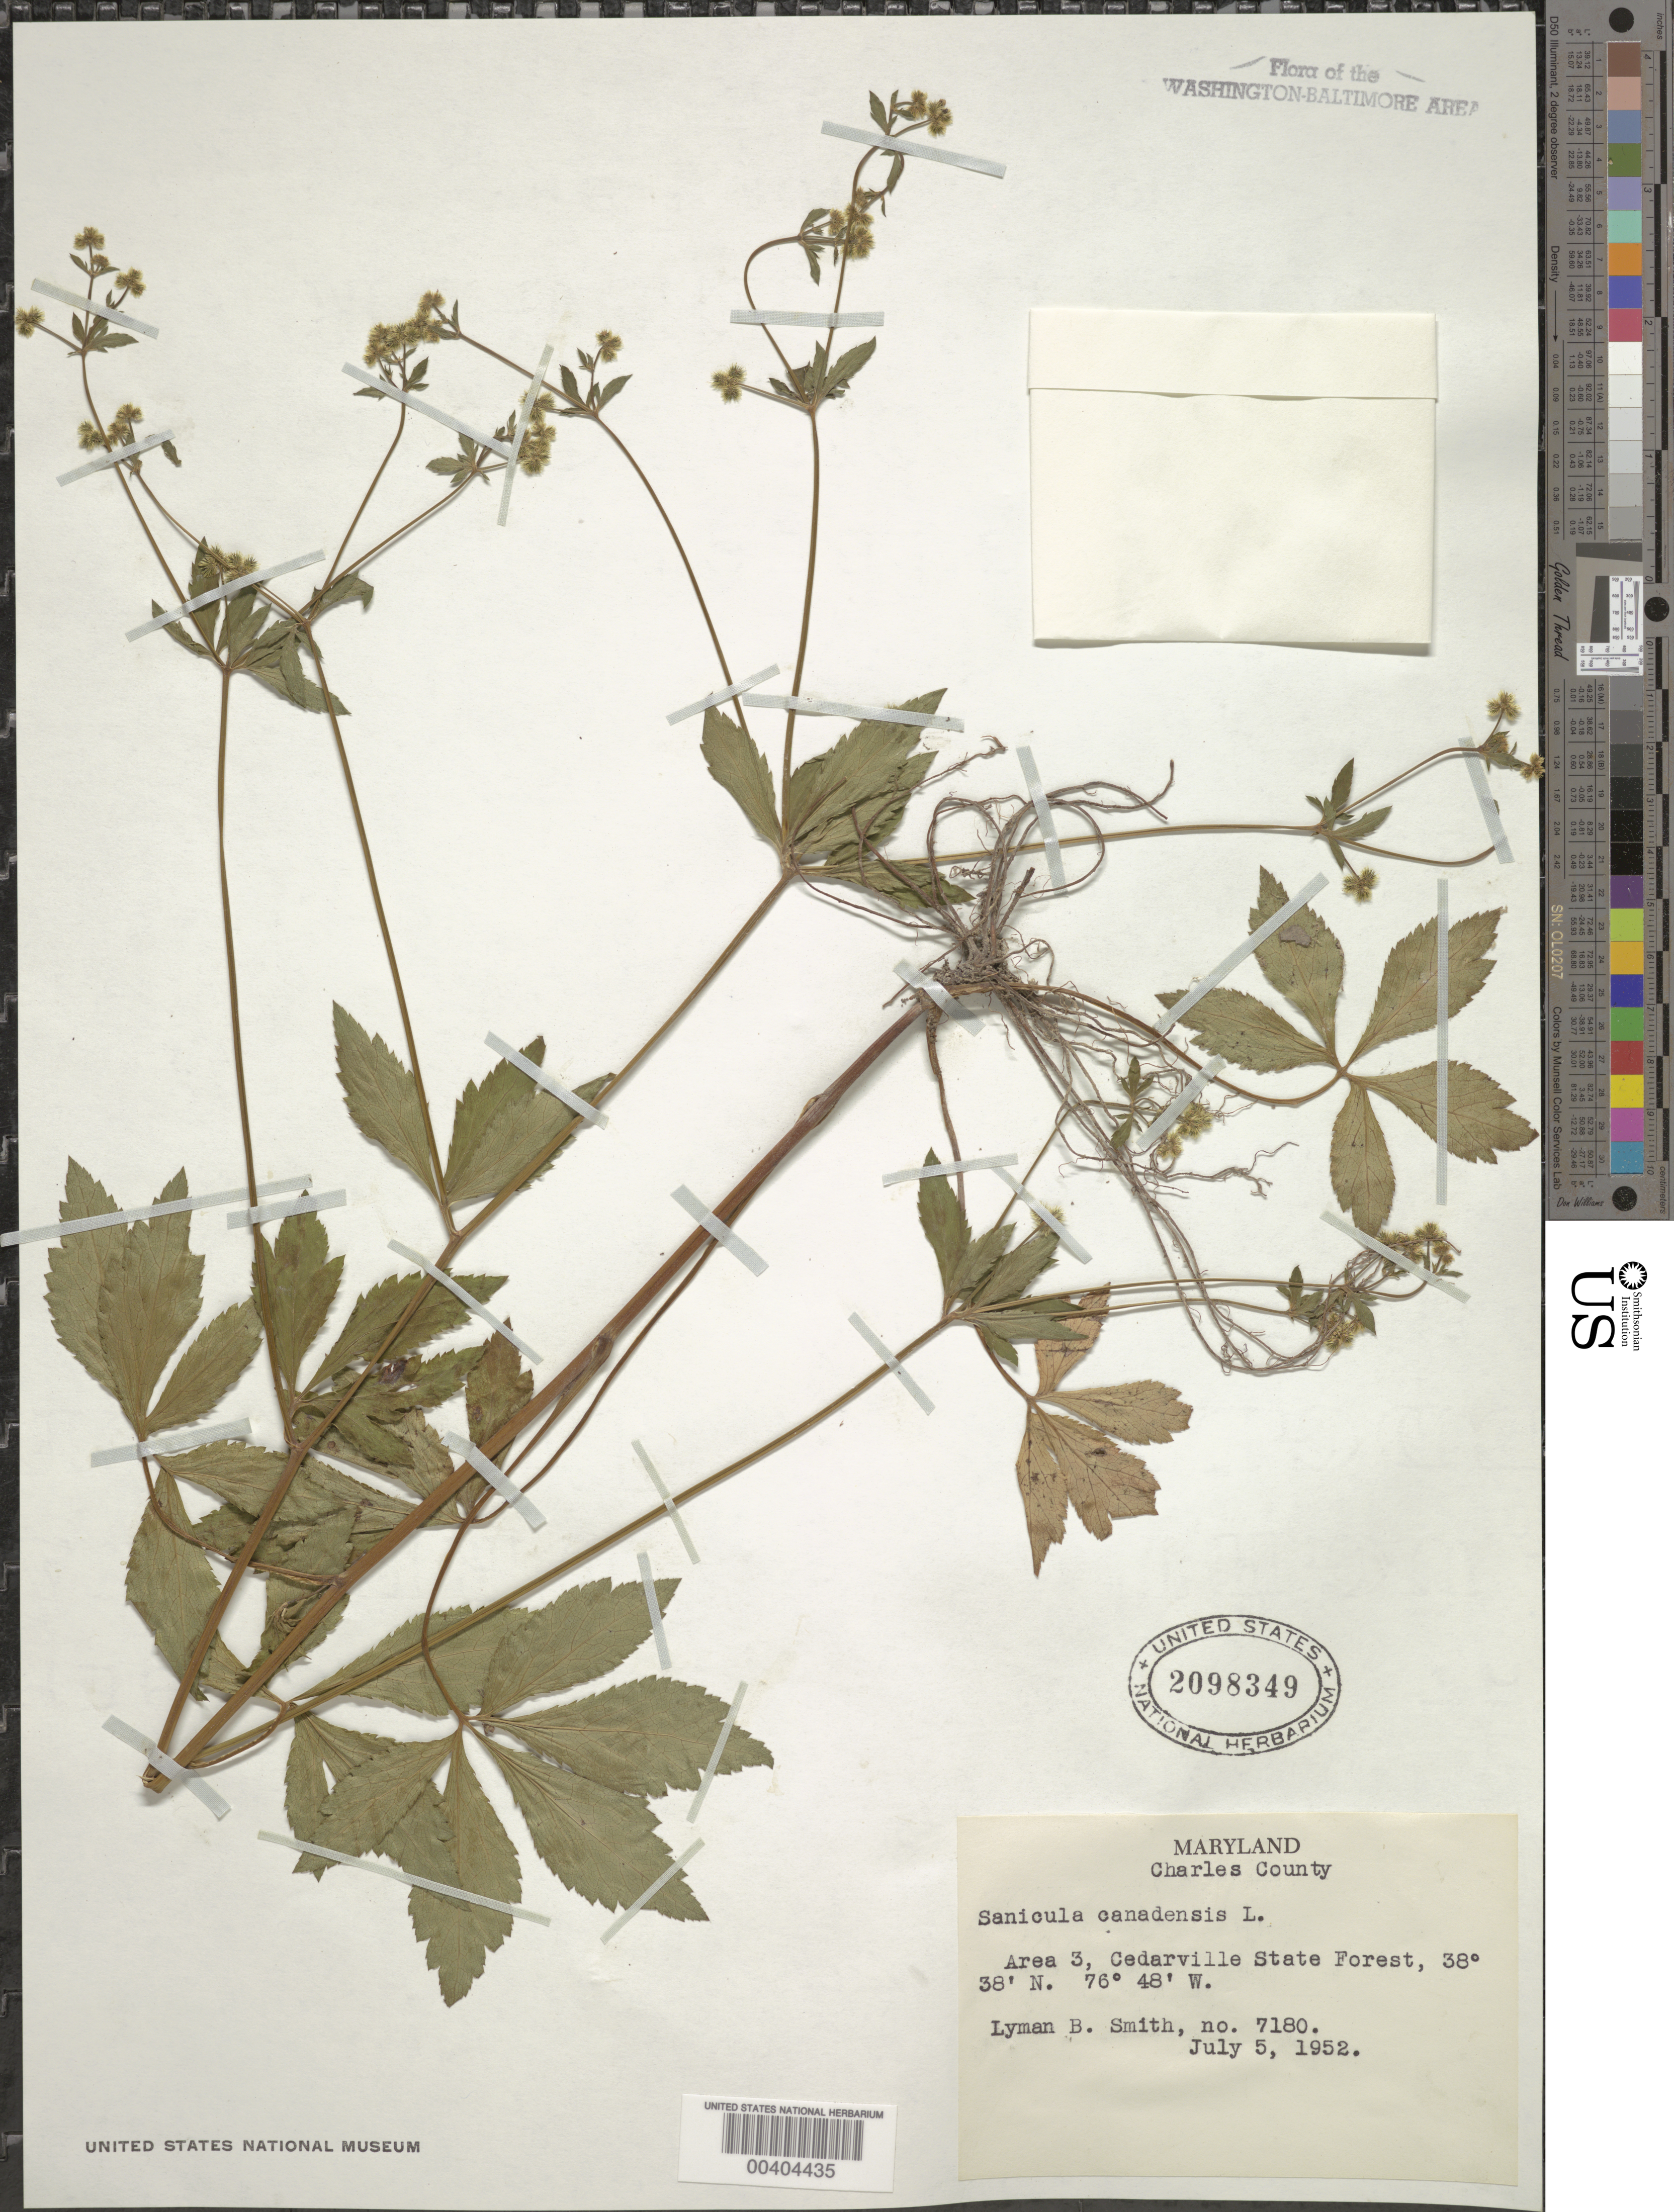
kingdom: Plantae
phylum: Tracheophyta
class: Magnoliopsida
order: Apiales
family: Apiaceae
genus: Sanicula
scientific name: Sanicula canadensis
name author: L.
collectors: L. Smith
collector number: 7180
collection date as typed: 05 Jul 1952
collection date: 1952-07-05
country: United States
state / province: Maryland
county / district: Charles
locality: Cedarville State Forest, area 3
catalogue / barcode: US 2098349